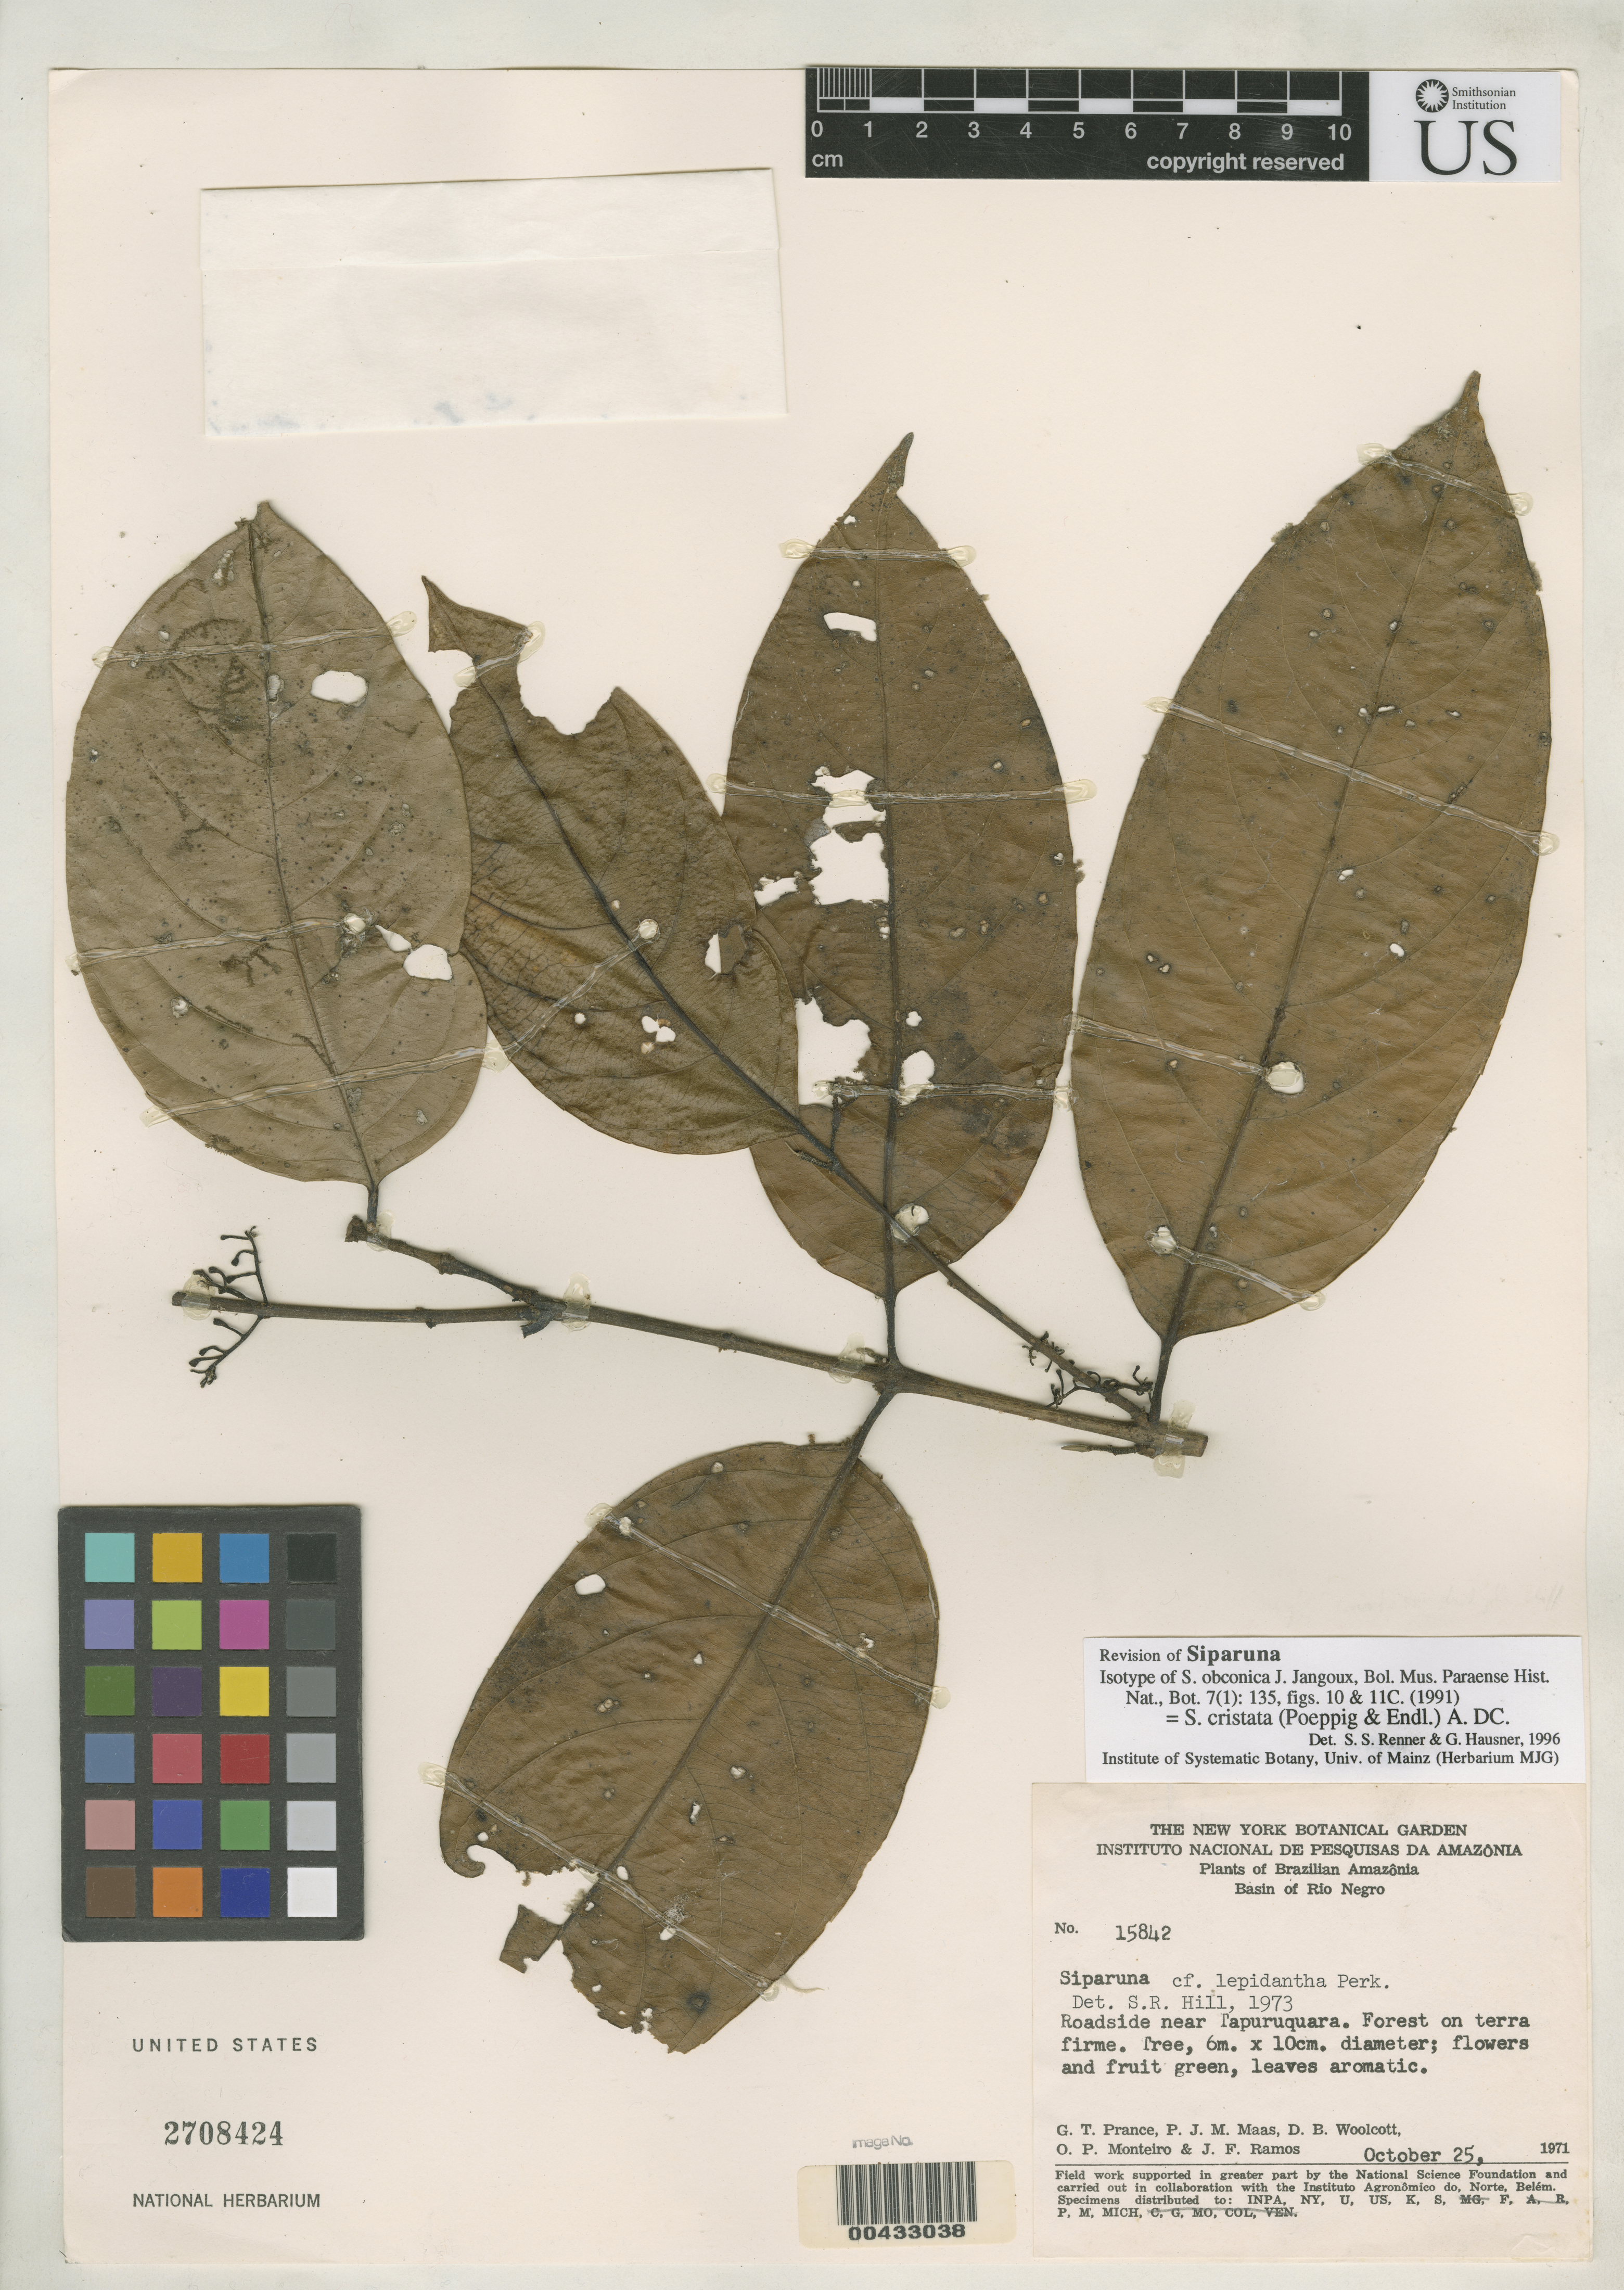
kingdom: Plantae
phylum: Tracheophyta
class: Magnoliopsida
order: Laurales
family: Siparunaceae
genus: Siparuna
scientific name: Siparuna obconica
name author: Jangoux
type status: Isotype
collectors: G. T. Prance, P. Maas, D. B. Woolcott, O. P. Monteiro & J. F. Ramos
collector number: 15842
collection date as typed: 25 Oct 1971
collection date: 1971-10-25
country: Brazil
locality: Basin of Rio Negro, roadside near Tapuruquara.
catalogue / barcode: US 2708424